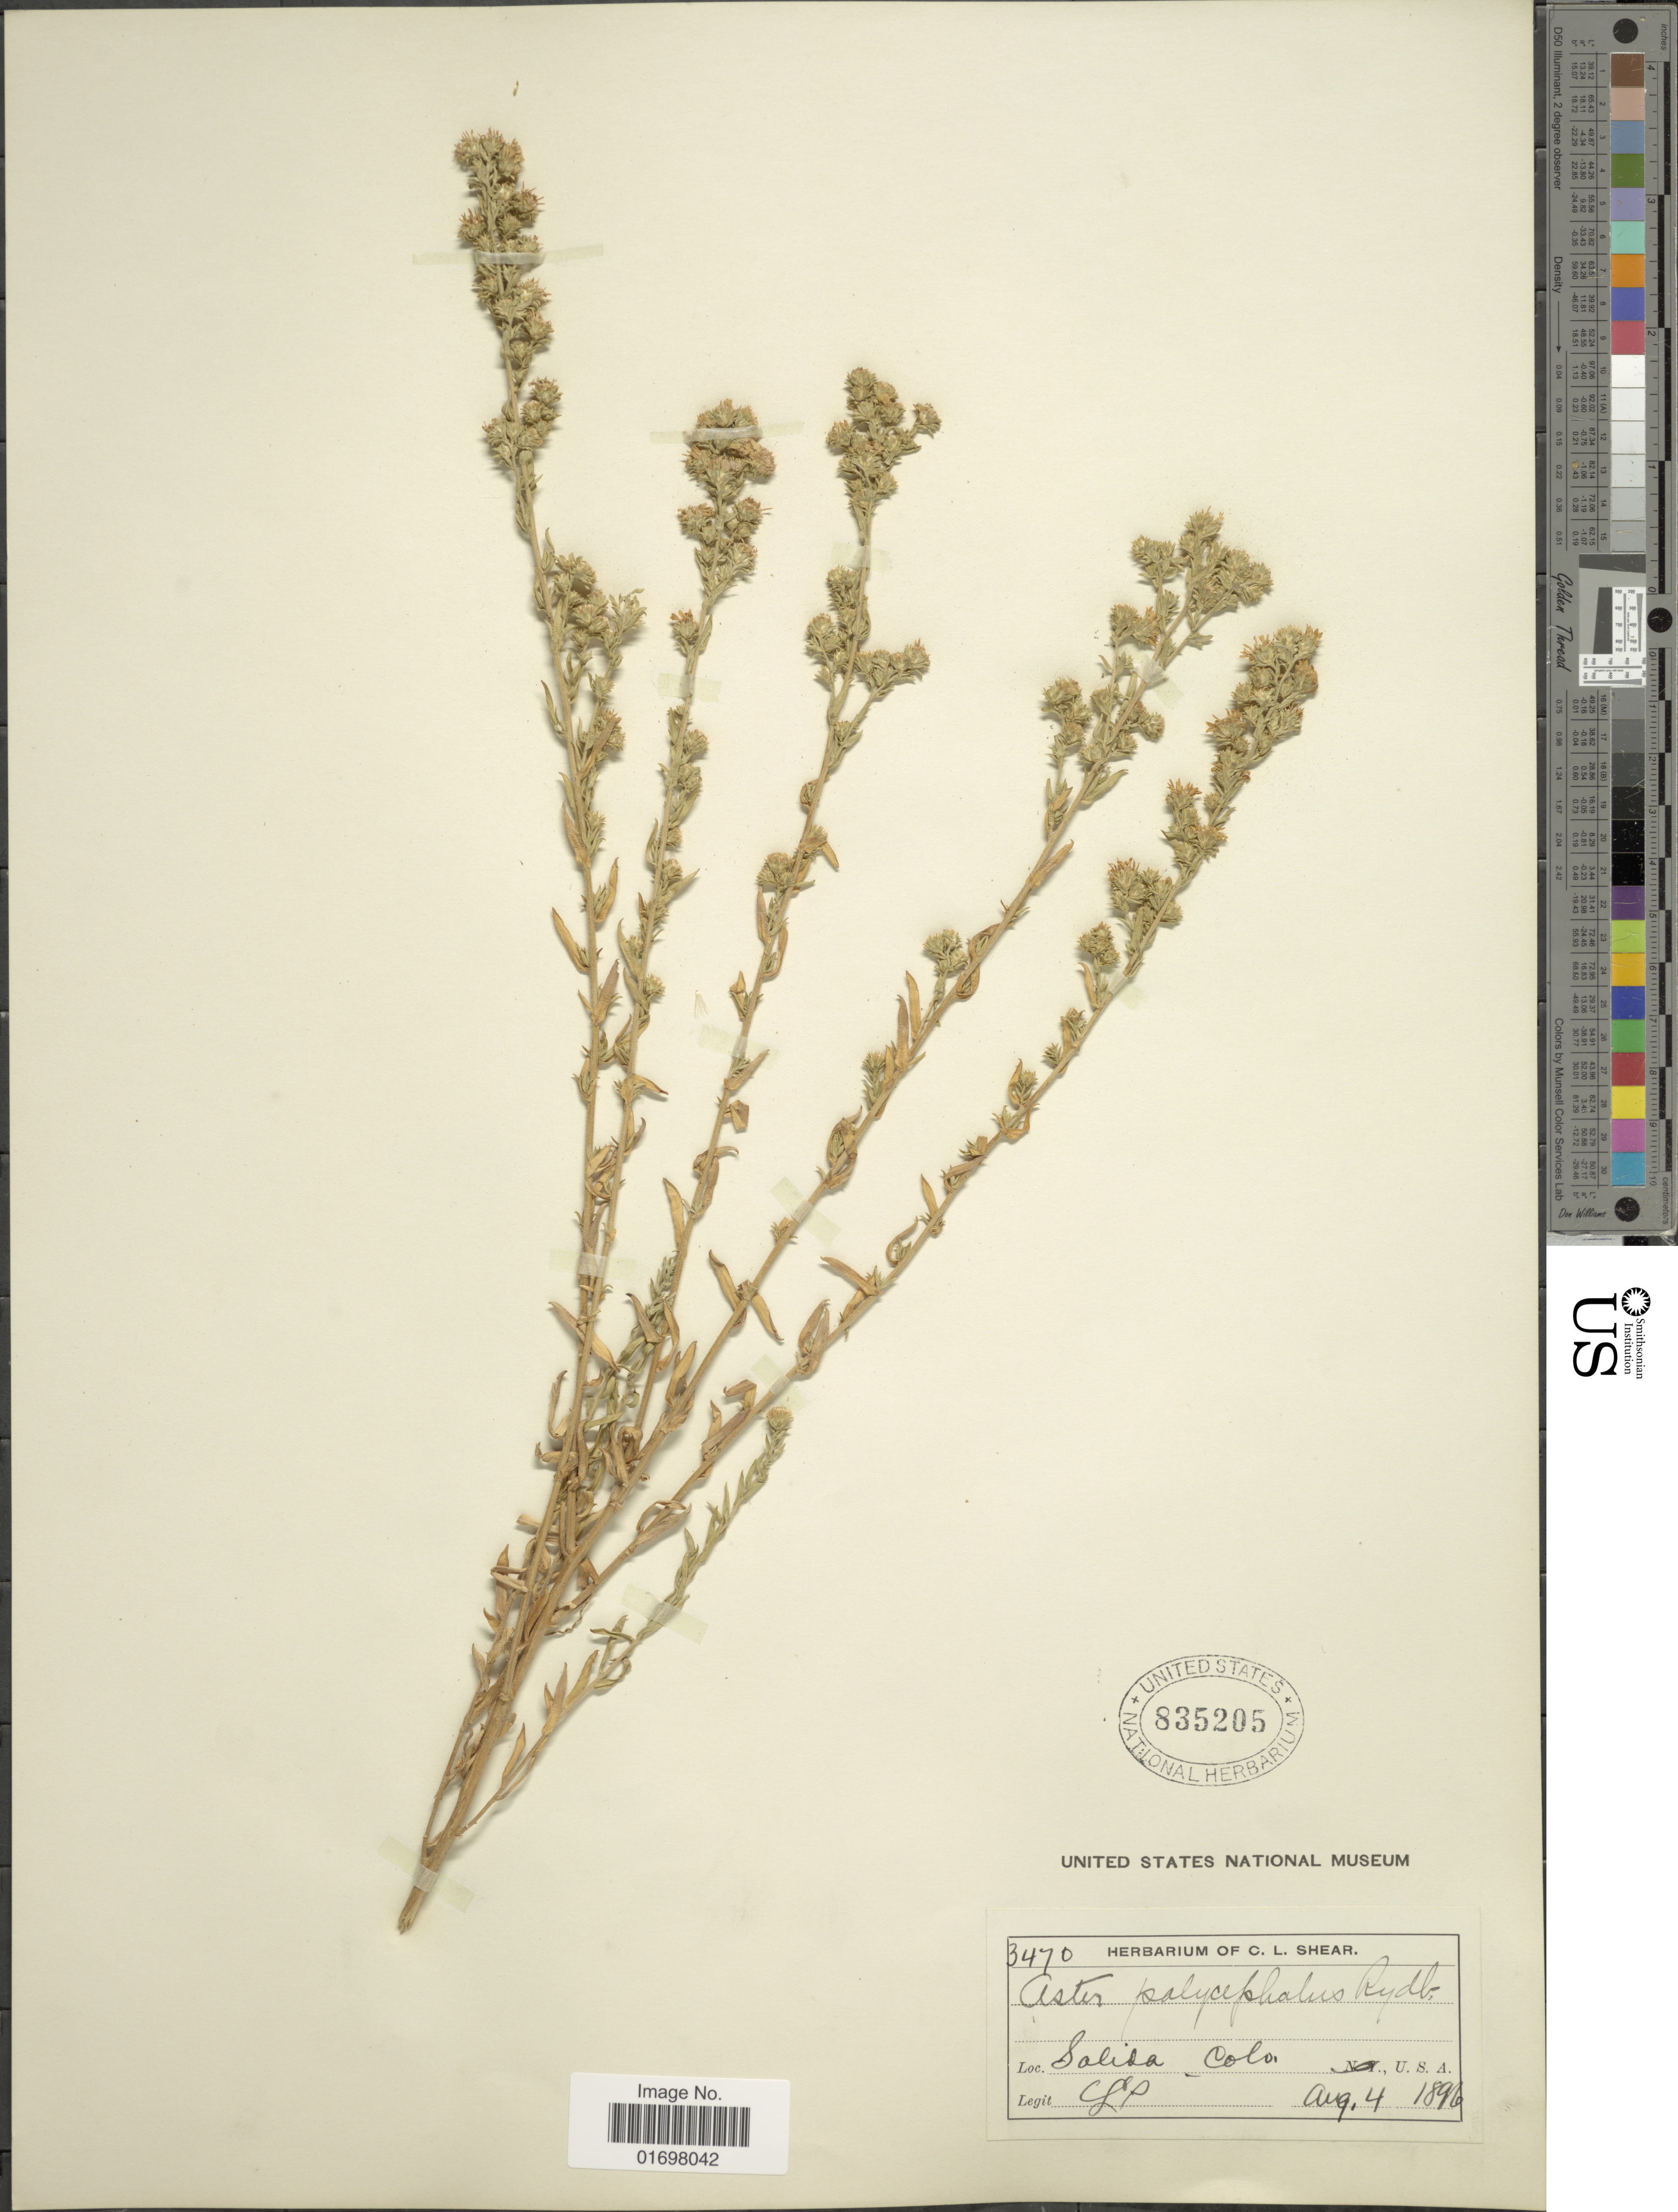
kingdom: Plantae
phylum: Tracheophyta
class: Magnoliopsida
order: Asterales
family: Asteraceae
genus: Symphyotrichum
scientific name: Symphyotrichum falcatum var. commutatum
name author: (Torr. & A. Gray) G.L. Nesom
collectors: C. L. Shear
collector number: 3470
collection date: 1896-08-04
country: United States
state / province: Colorado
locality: Salida, Colo.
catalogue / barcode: US 835205